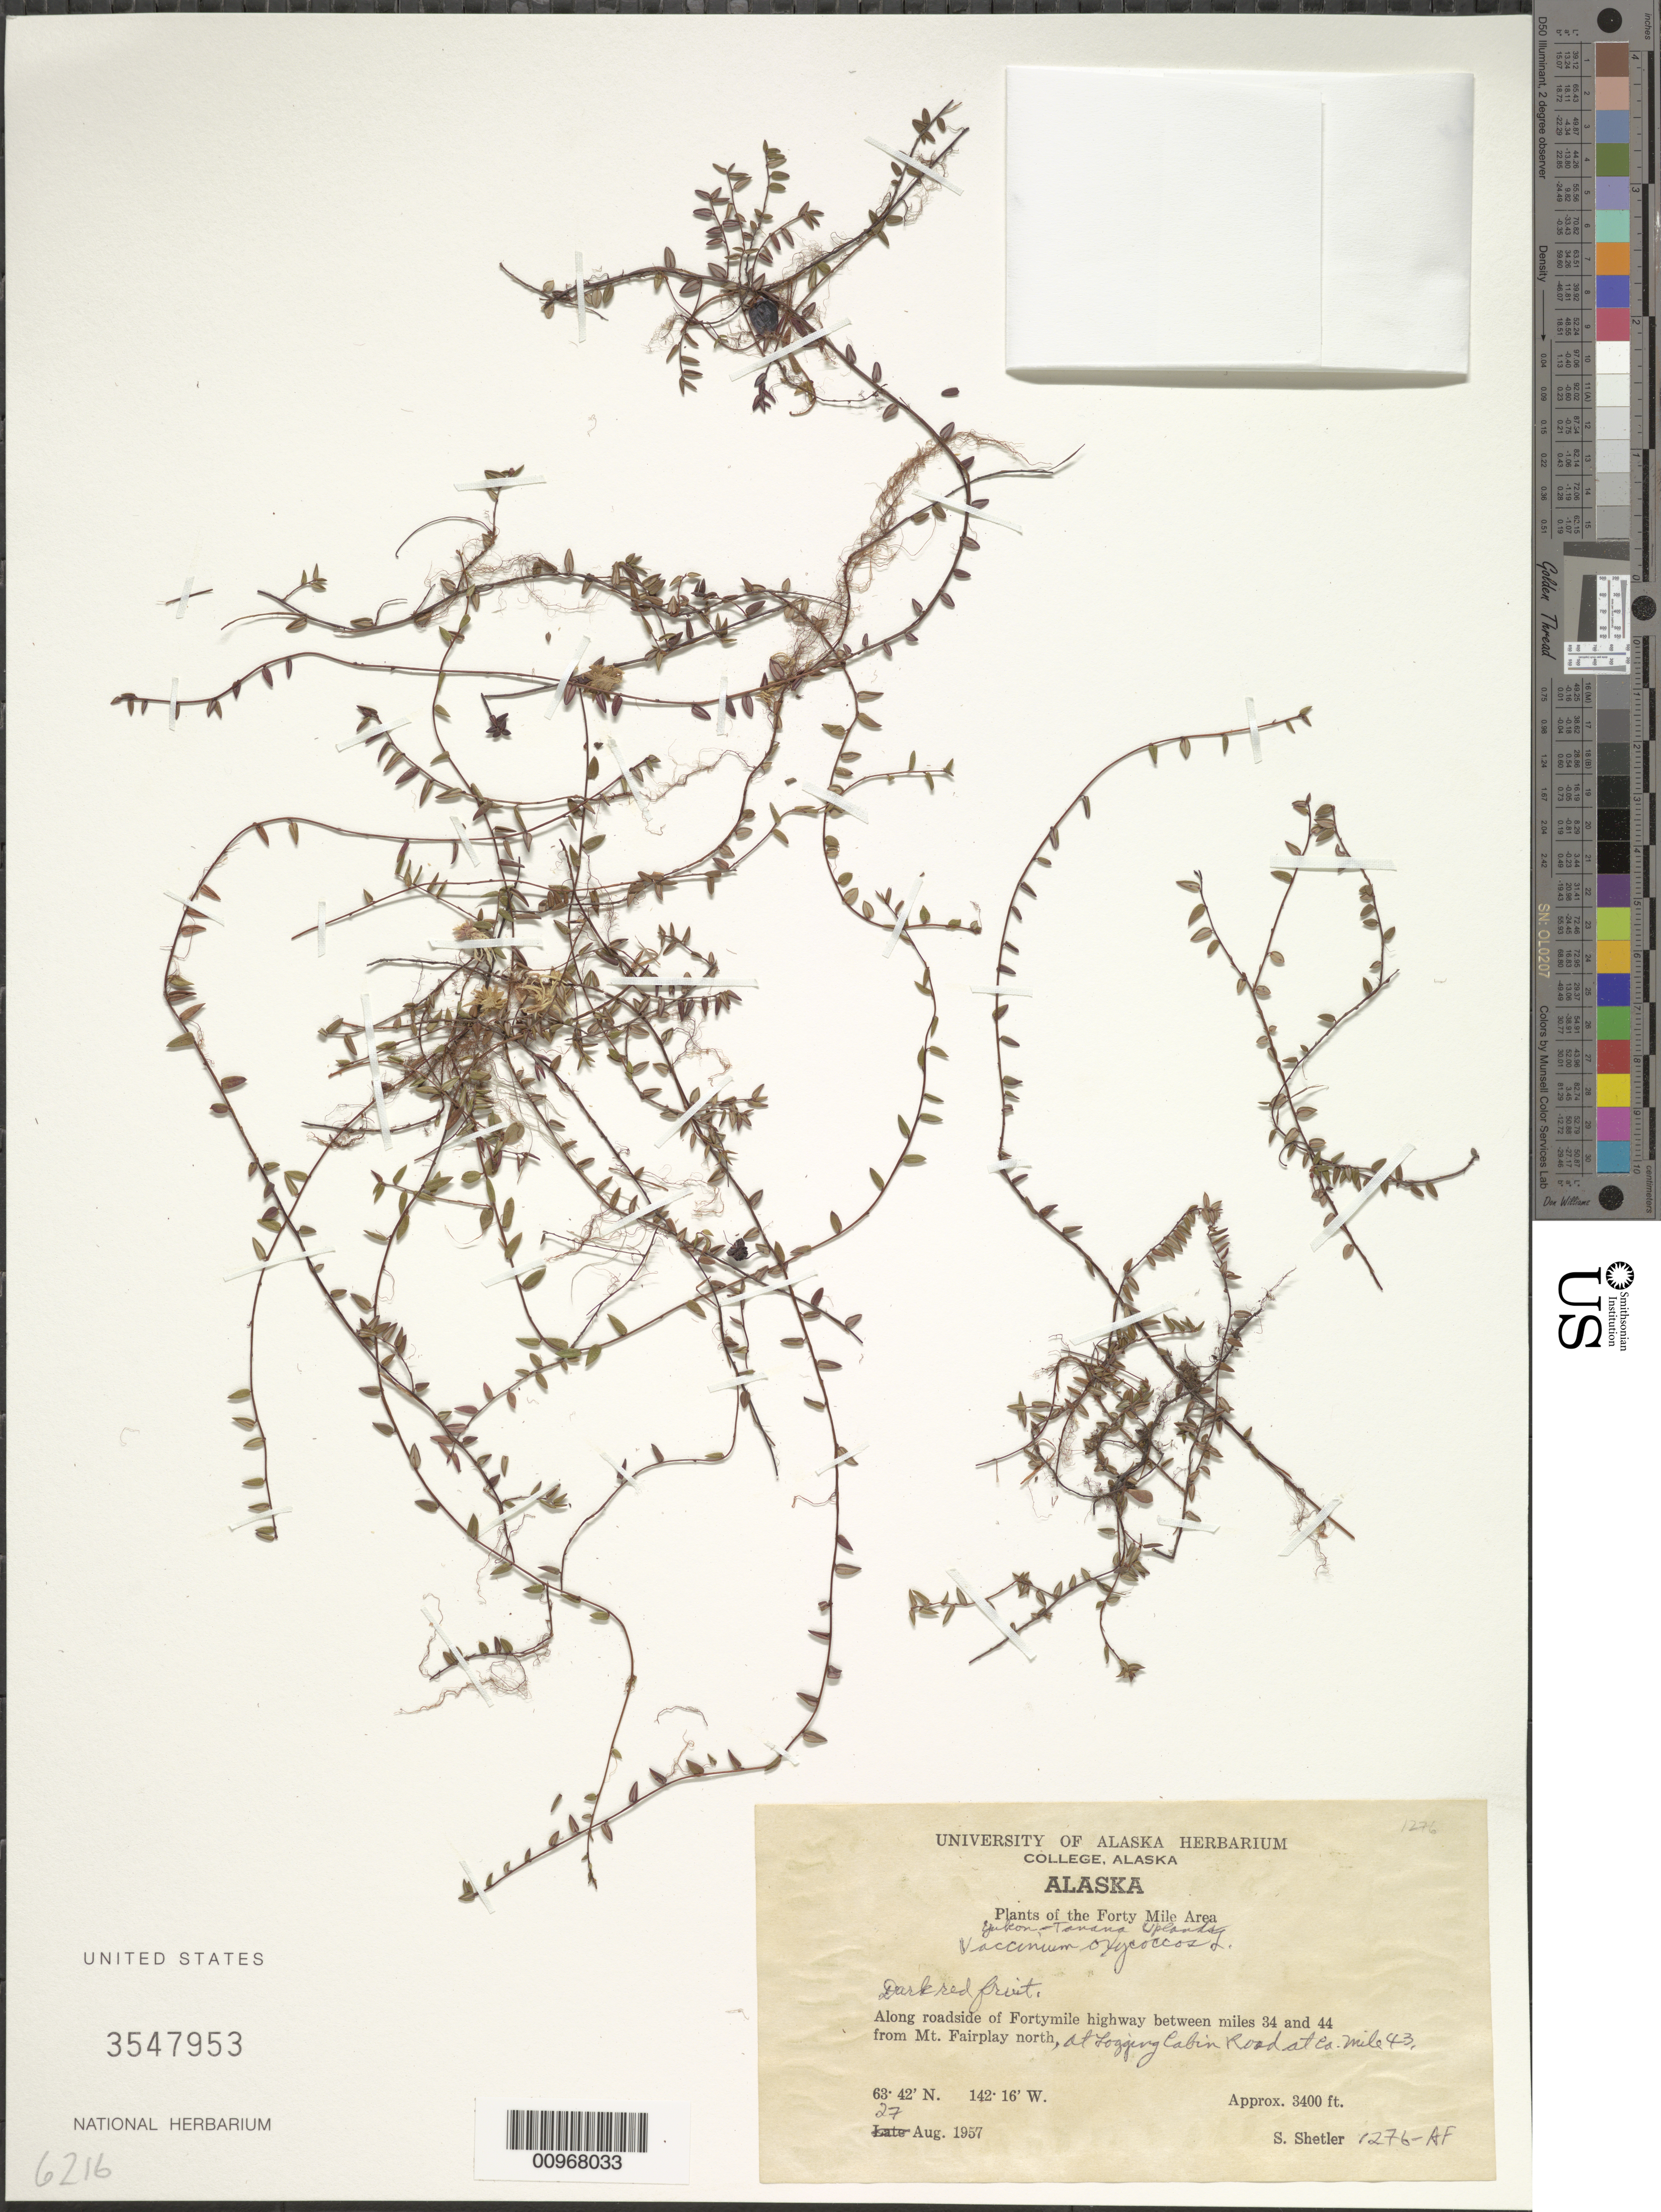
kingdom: Plantae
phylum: Tracheophyta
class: Magnoliopsida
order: Ericales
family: Ericaceae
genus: Vaccinium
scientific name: Vaccinium oxycoccos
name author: L.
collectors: S. Shetler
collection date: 1957-08-27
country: United States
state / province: Alaska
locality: The Forty Mile Area, along roadside of Fortymile highway between miles 34 and 44 from Mt. Fairplay north, at logging Cabin Road at ca. mile 43.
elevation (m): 1036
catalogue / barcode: US 3547953